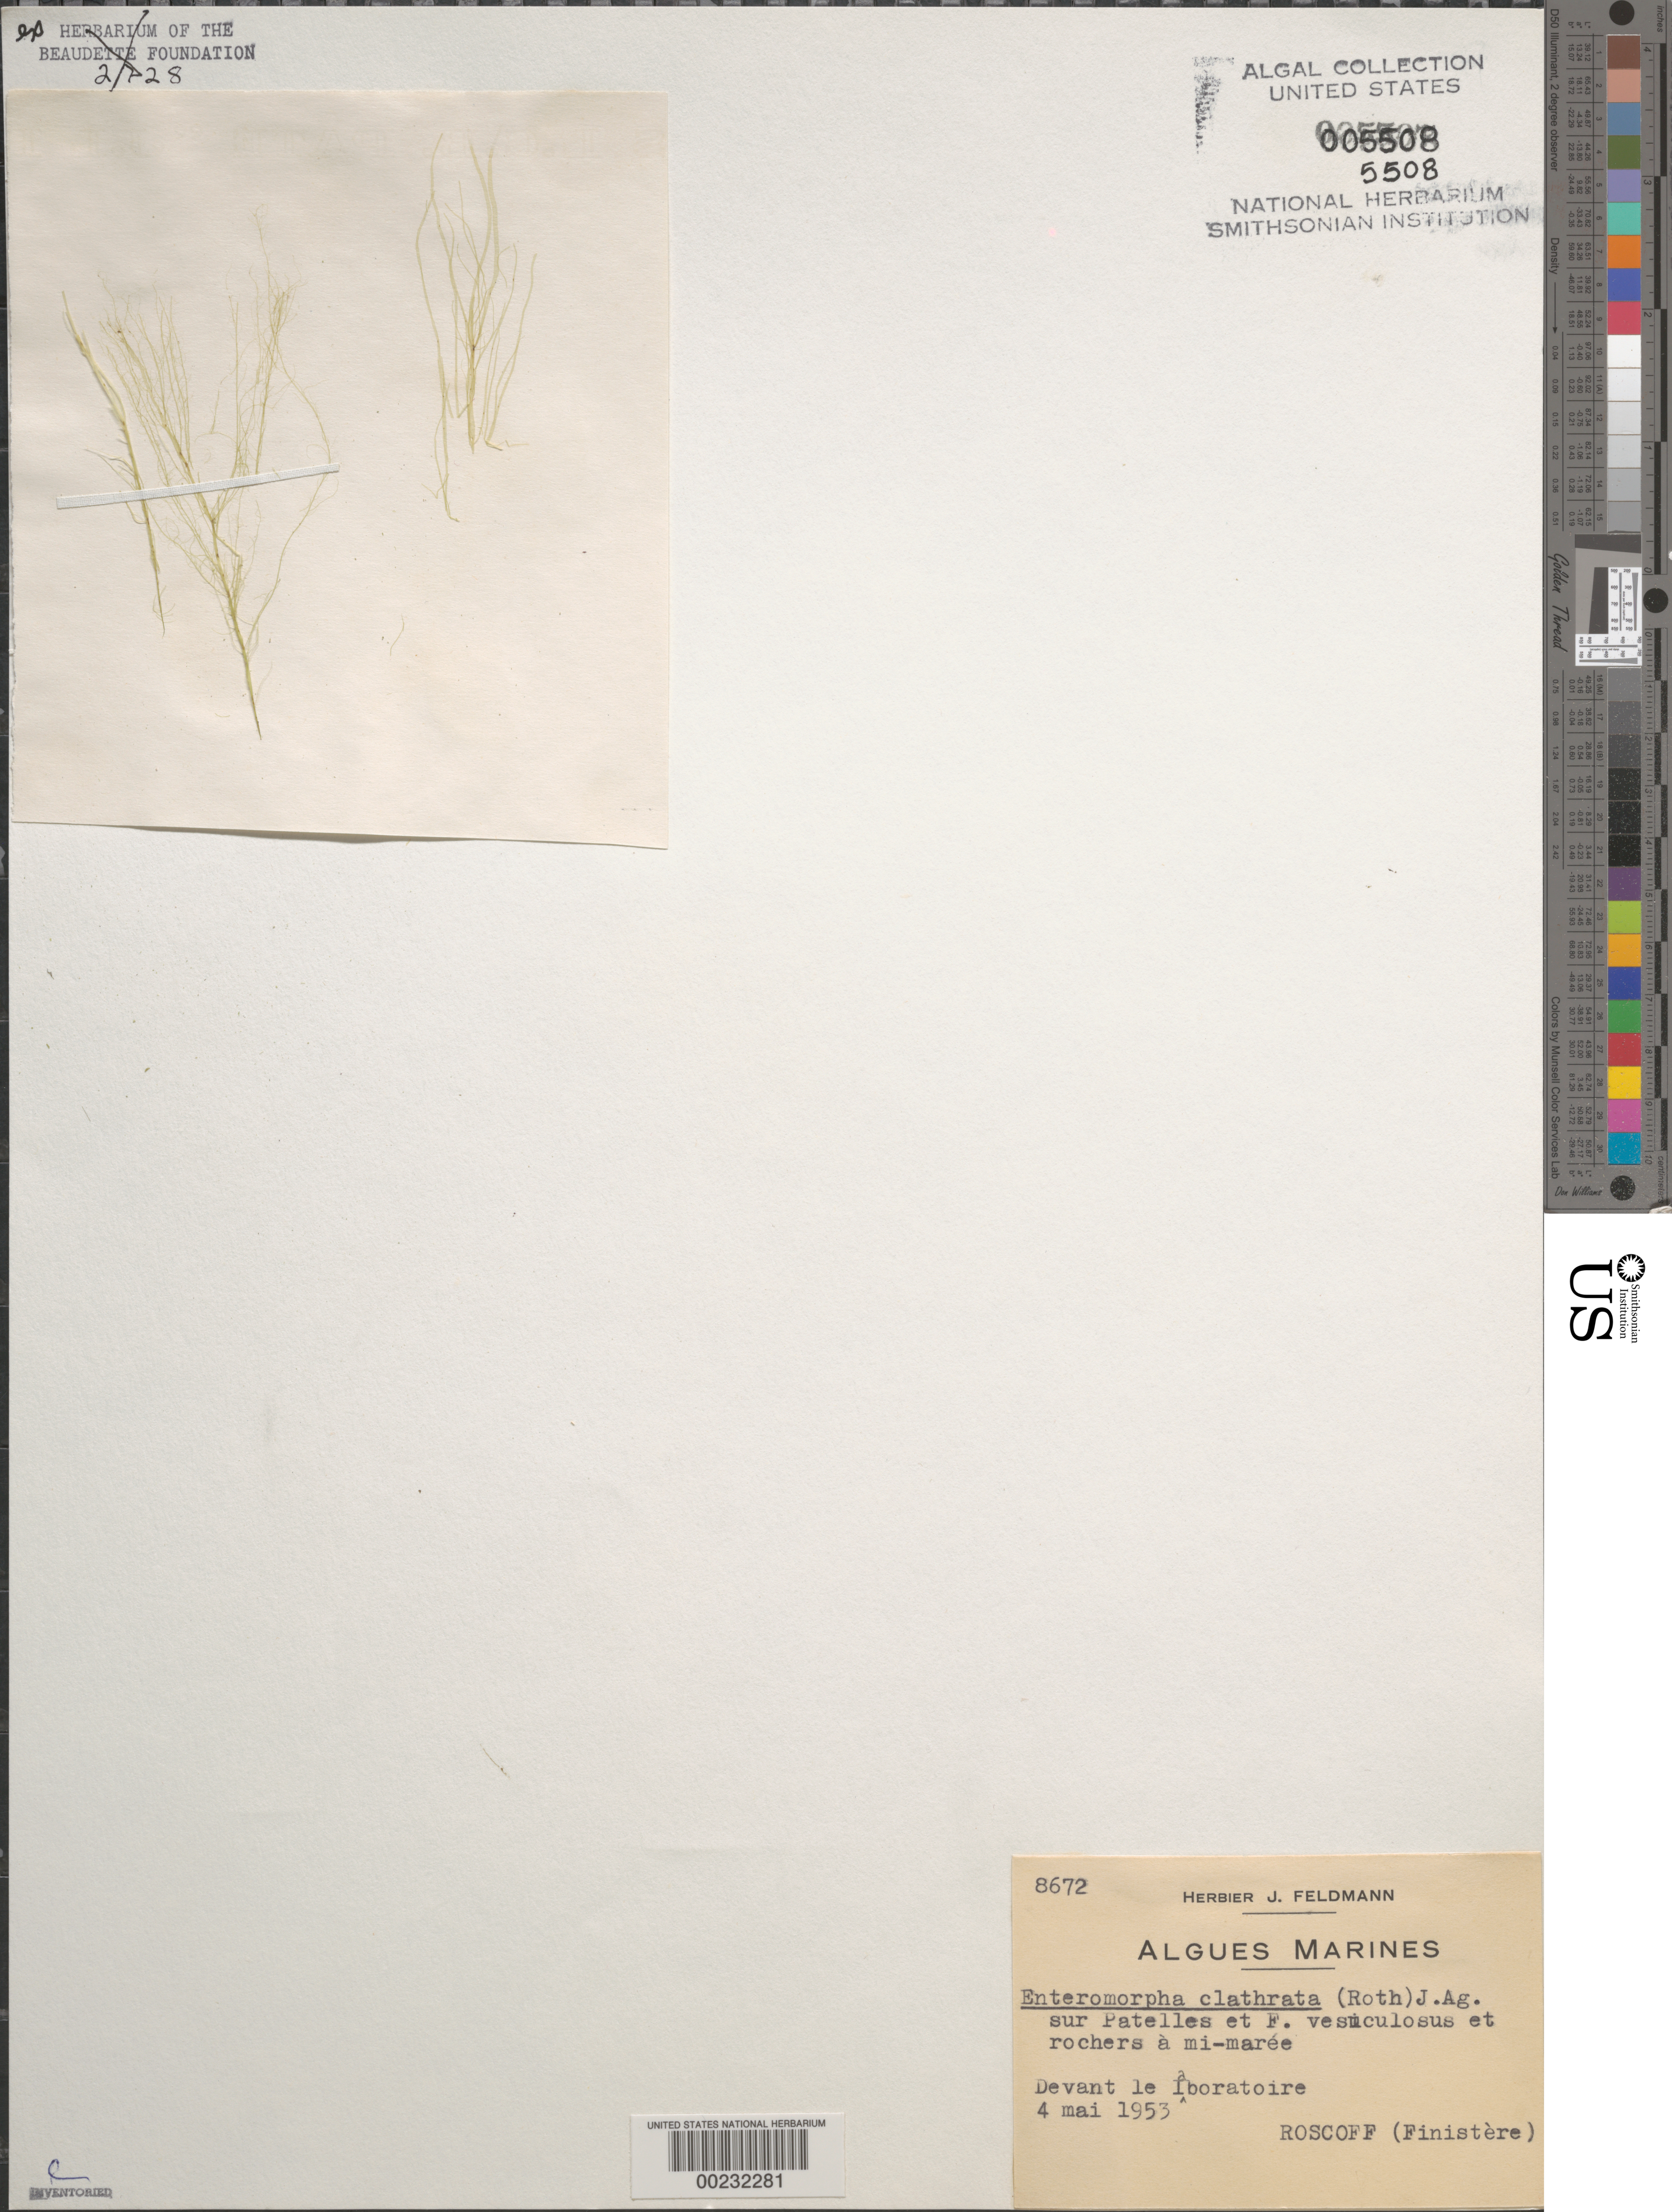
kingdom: Plantae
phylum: Chlorophyta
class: Ulvophyceae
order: Ulvales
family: Ulvaceae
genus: Ulva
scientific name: Ulva clathrata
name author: (Roth) C. Agardh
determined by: Algae name updating Project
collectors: J. Feldmann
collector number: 8672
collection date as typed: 04 May 1953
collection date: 1953-05-04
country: France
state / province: Bretagne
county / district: Finistère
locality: Roscoff, laboratory shore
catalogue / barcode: US 5508